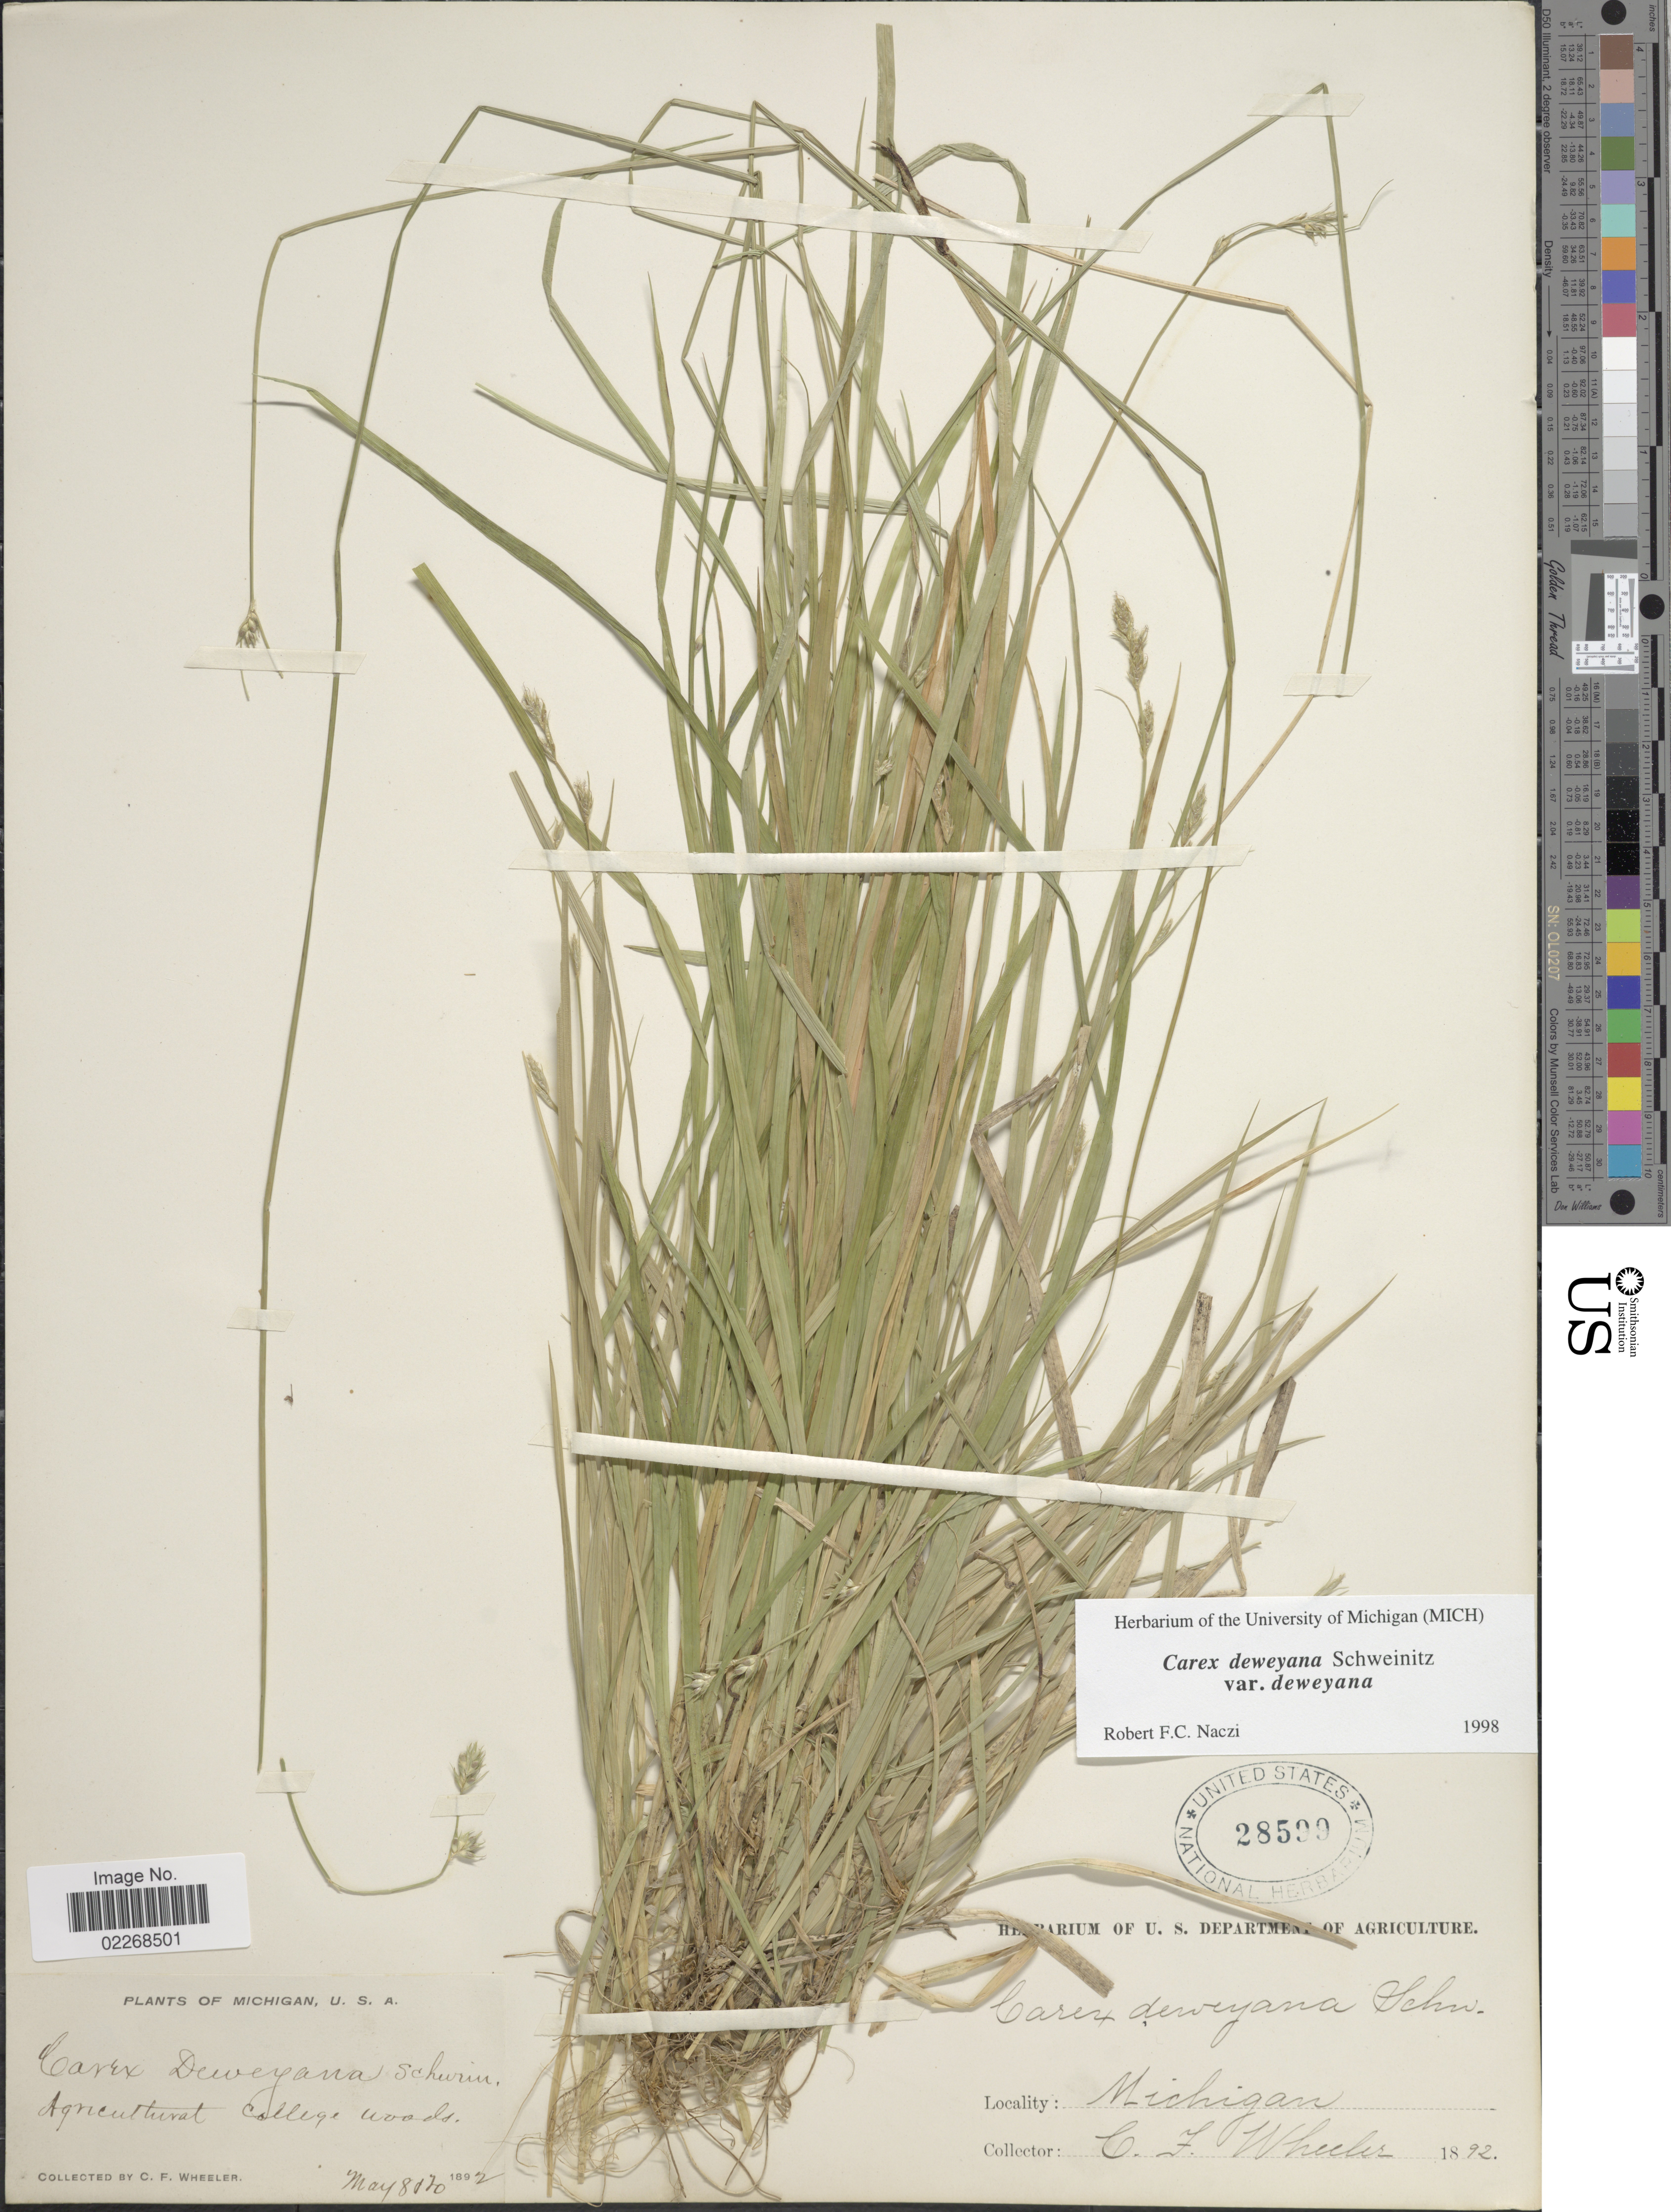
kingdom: Plantae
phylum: Tracheophyta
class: Liliopsida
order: Poales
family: Cyperaceae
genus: Carex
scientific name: Carex deweyana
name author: Schwein.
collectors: C. Wheeler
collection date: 1892-05-08/1892-05-10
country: United States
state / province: Michigan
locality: Agricultural College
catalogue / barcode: US 28599